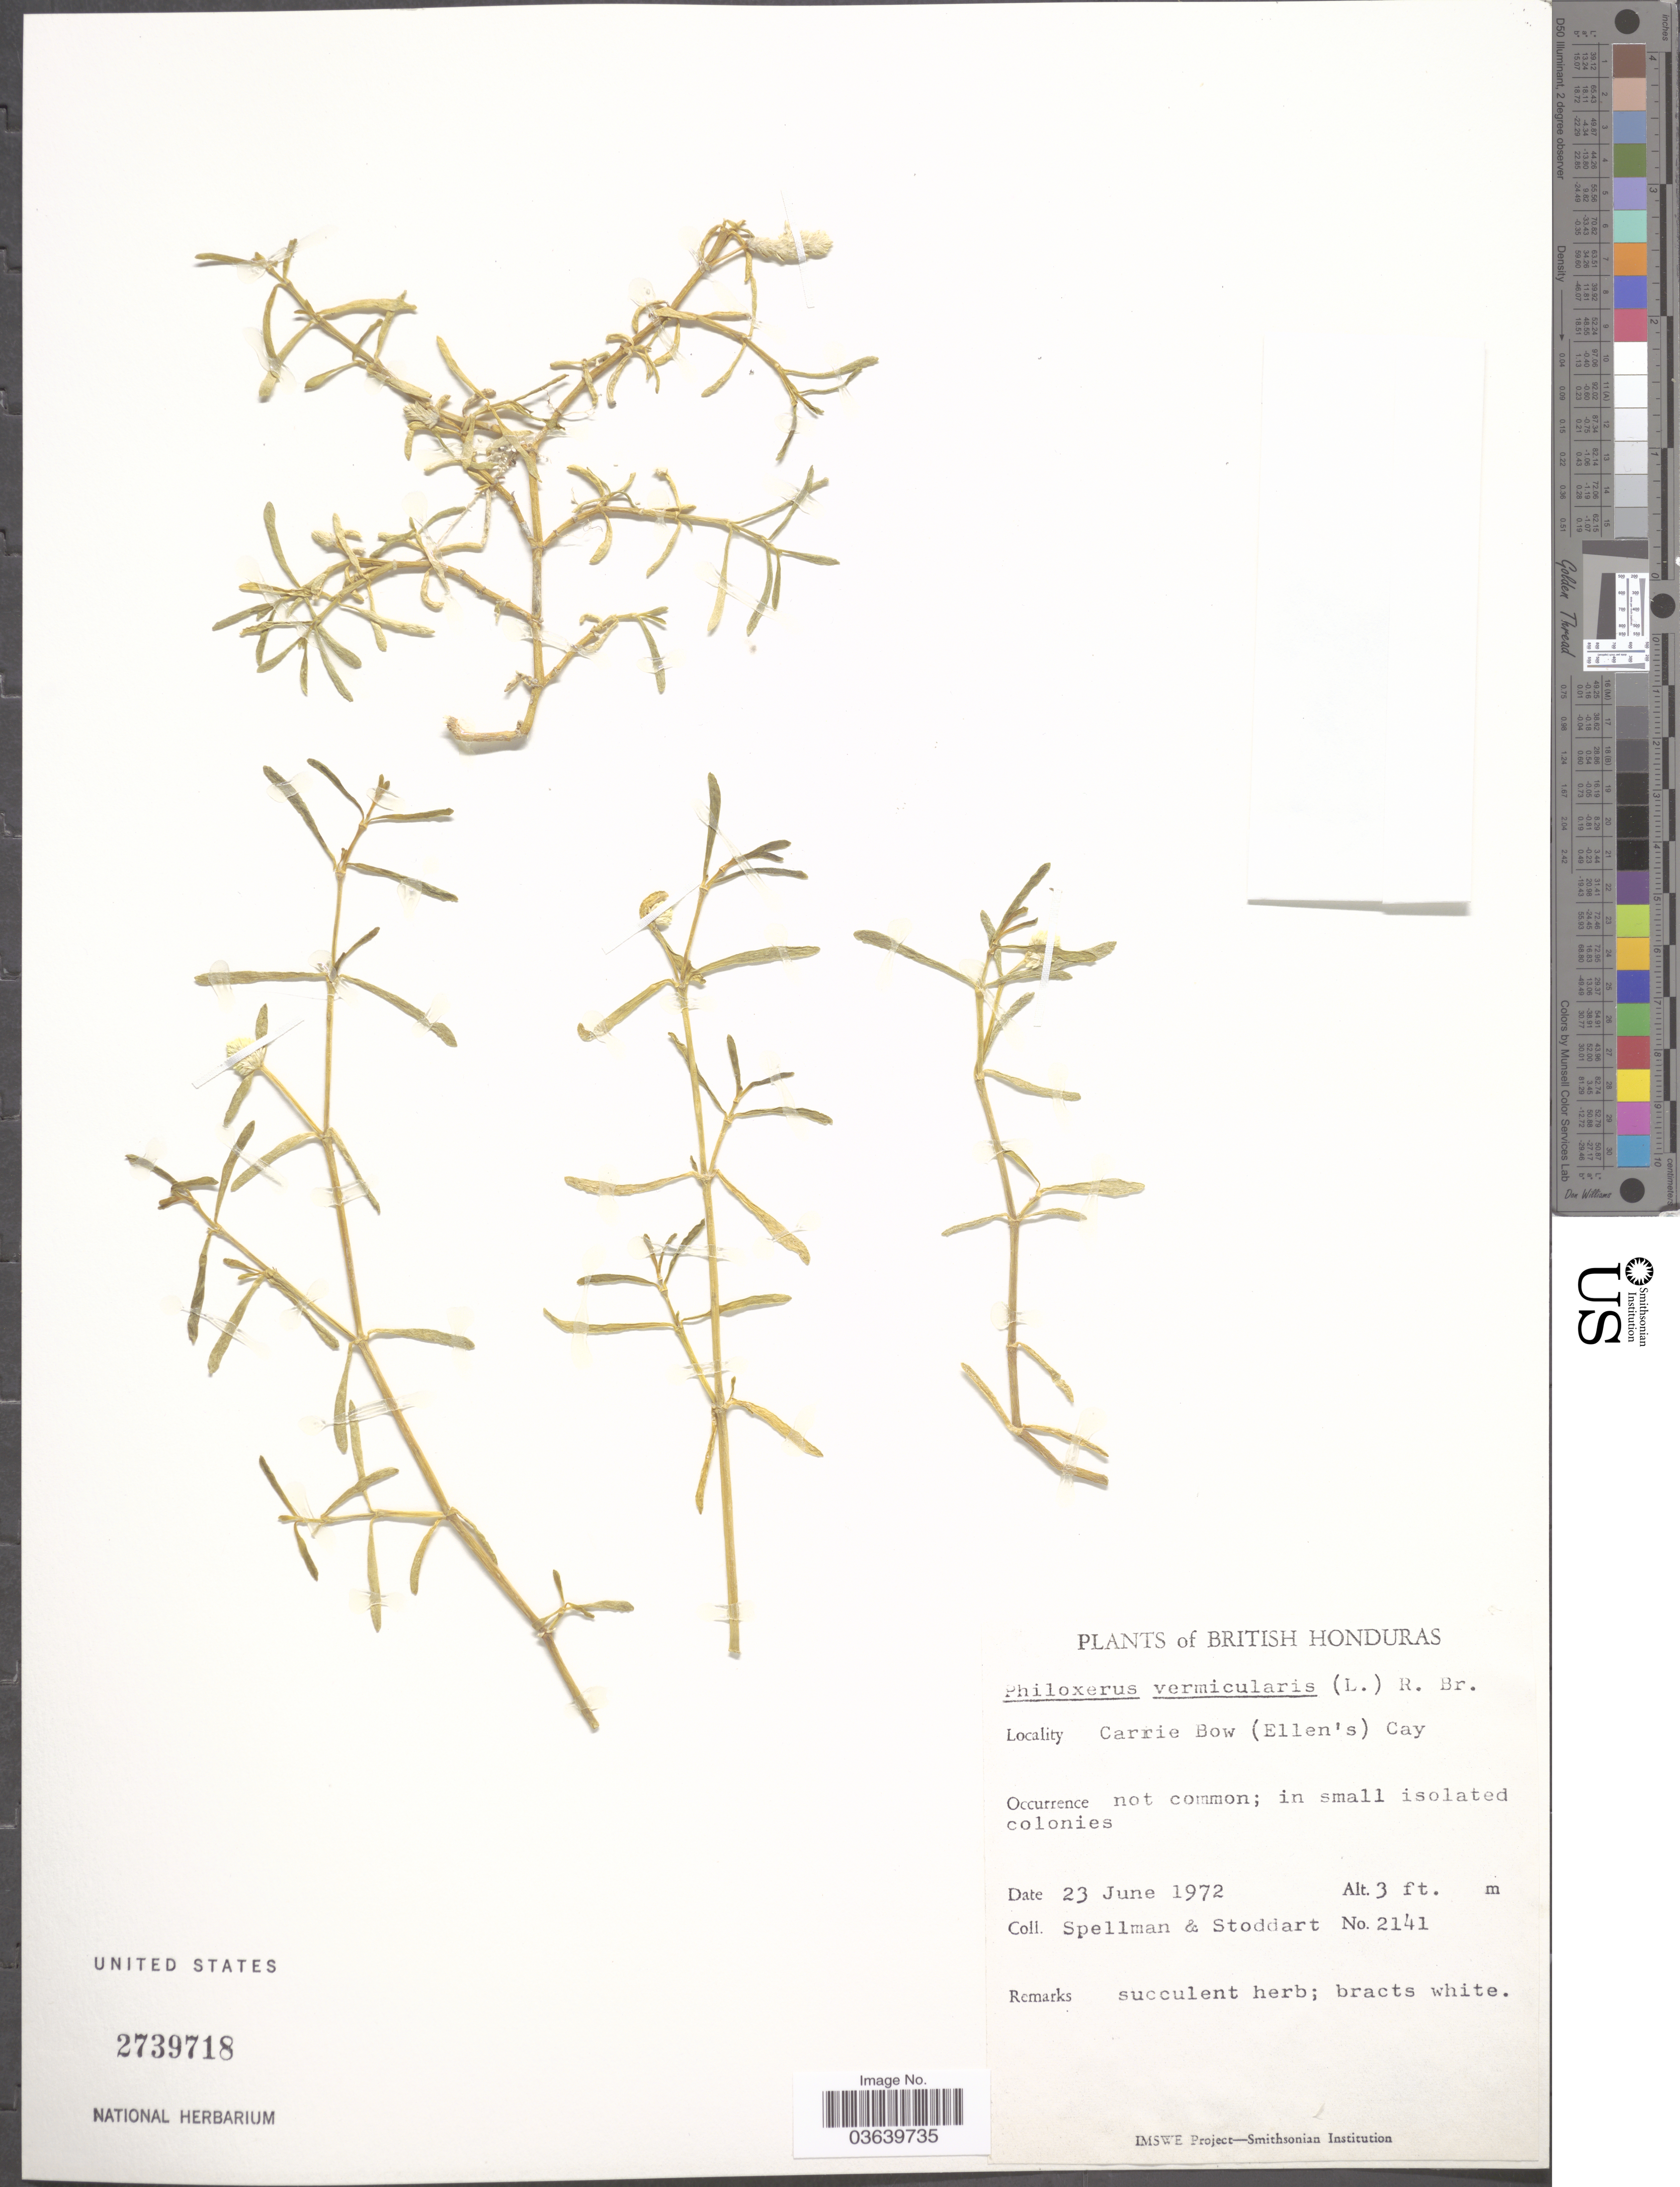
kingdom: Plantae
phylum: Tracheophyta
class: Magnoliopsida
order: Caryophyllales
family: Amaranthaceae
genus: Gomphrena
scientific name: Gomphrena vermicularis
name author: L.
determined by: Strong, Mark T., (BOT), Smithsonian Institution - National Museum of Natural History (UNITED STATES)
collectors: Spellman, -- & -. Stoddart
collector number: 2141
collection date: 1972-06-23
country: Belize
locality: British Honduras, Carrie Bow (Ellen's) Cay.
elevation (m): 1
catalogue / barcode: US 2739718